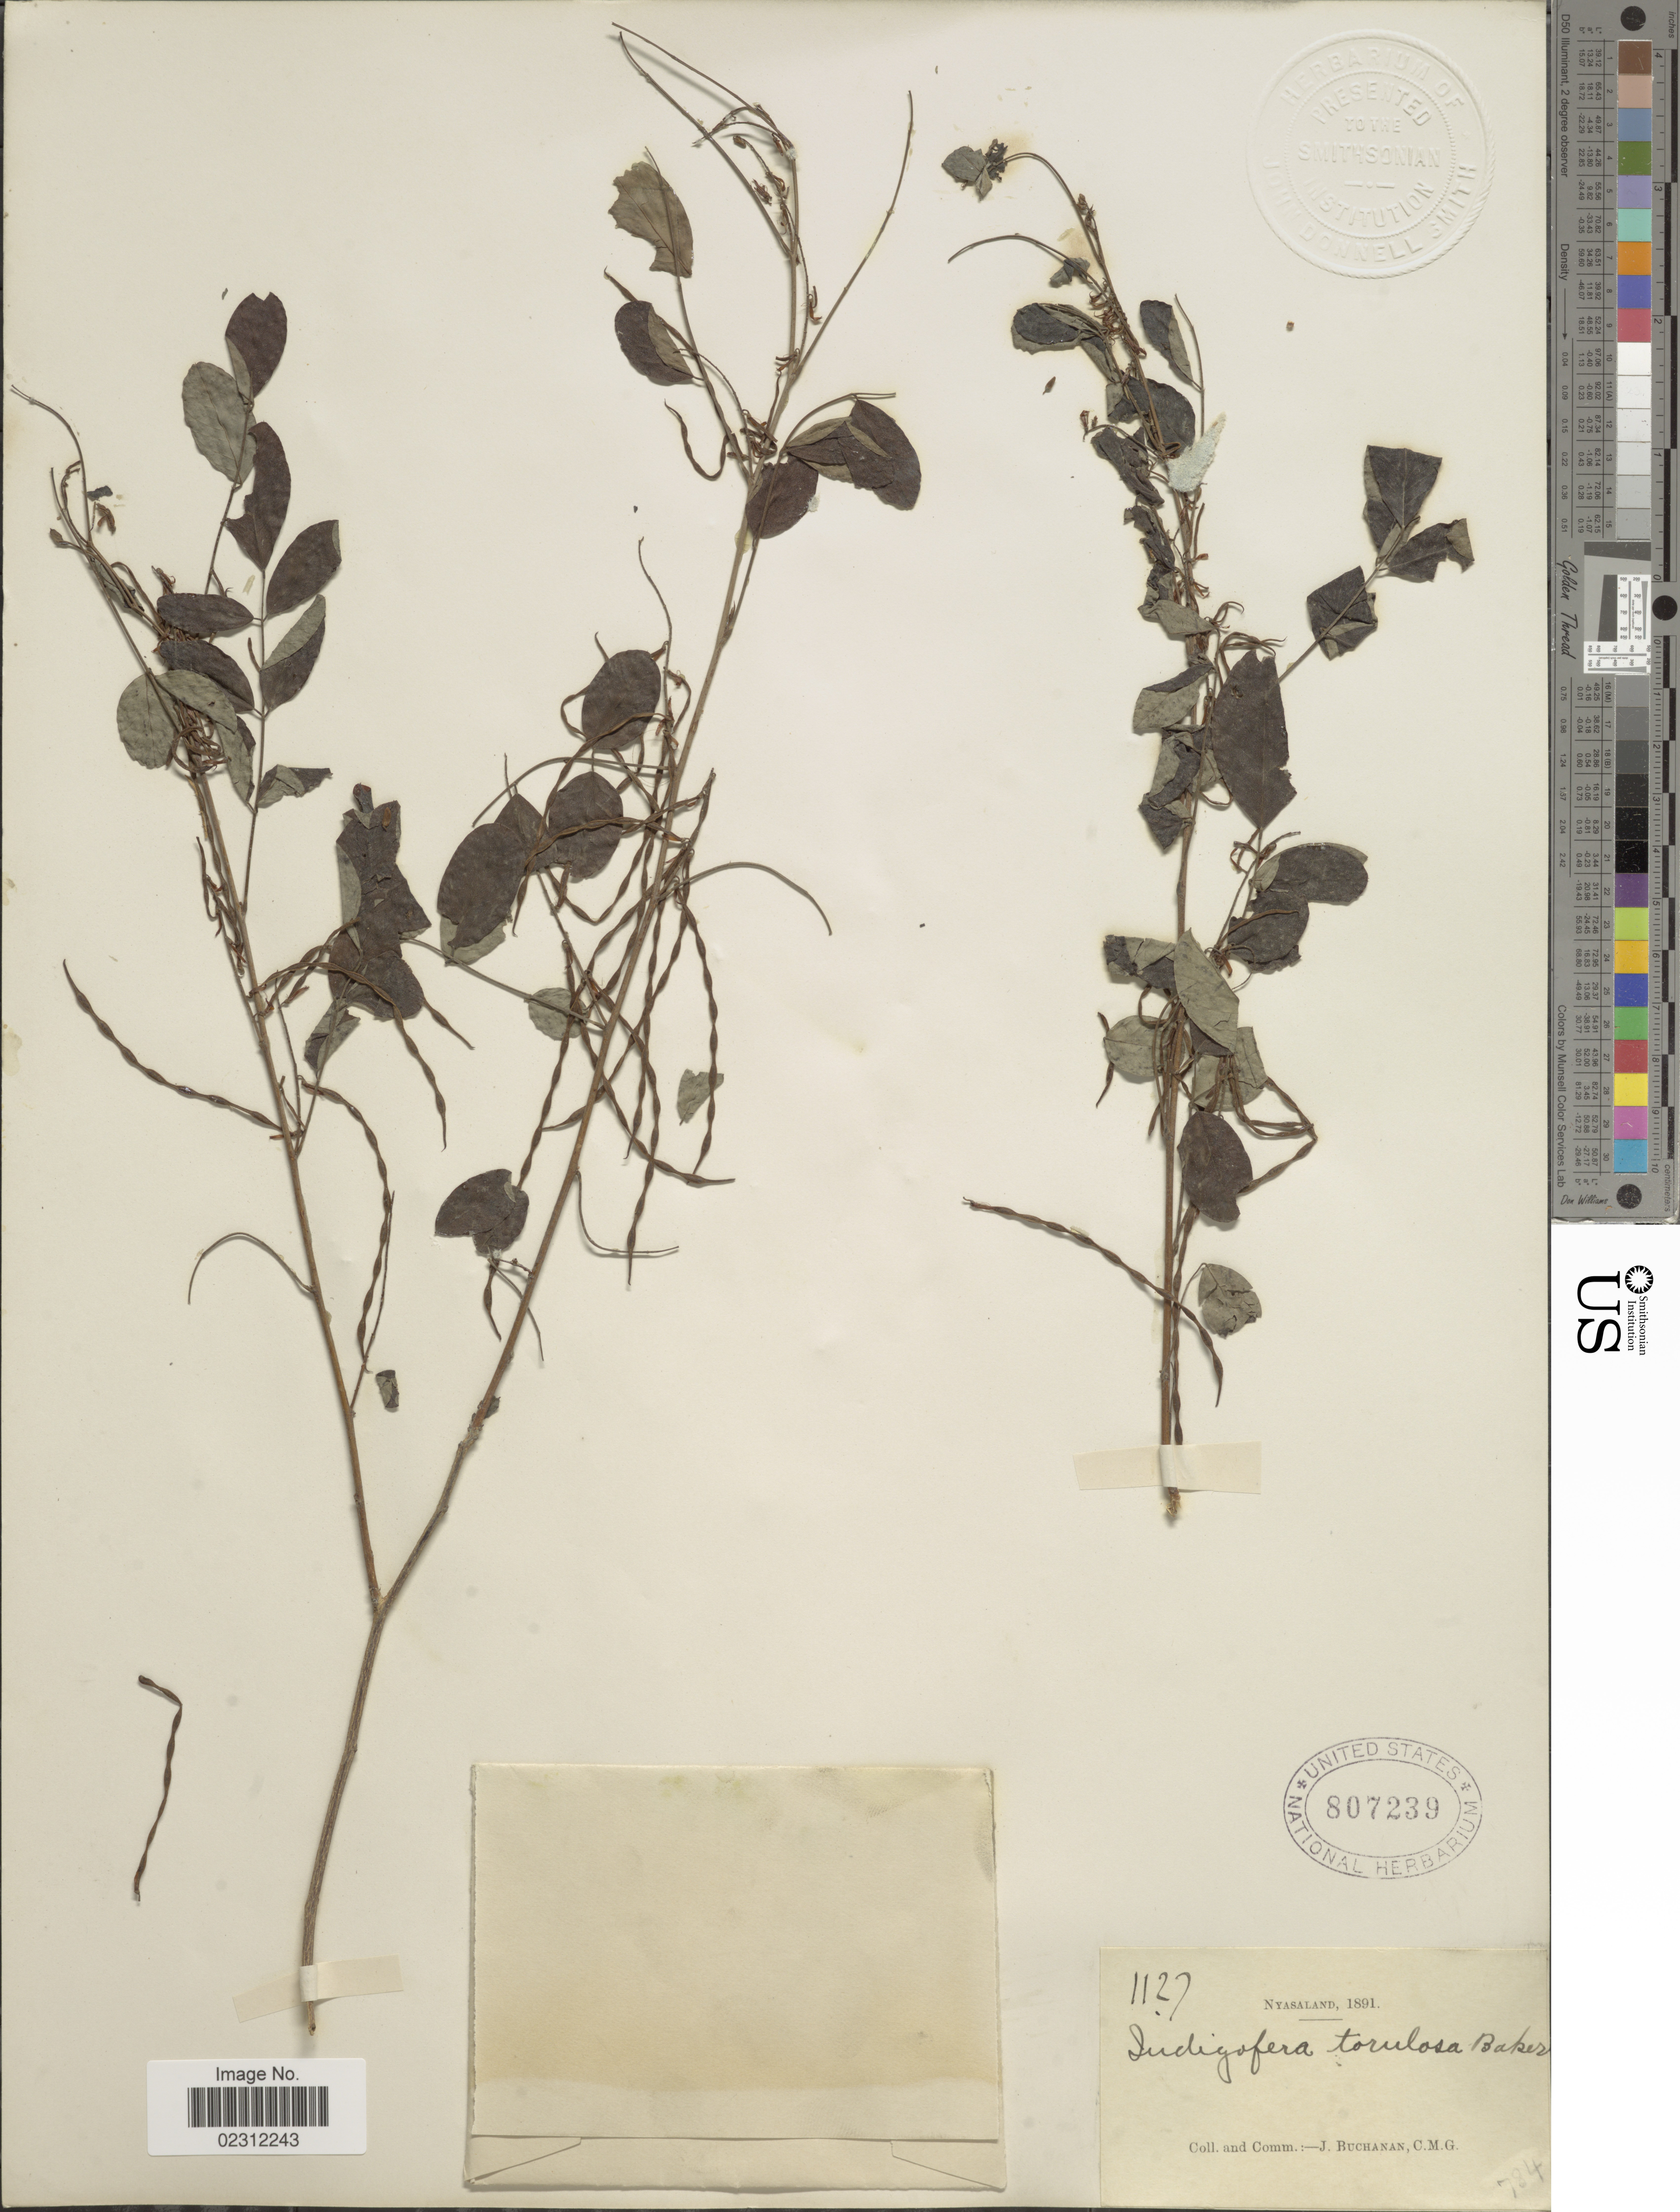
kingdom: Plantae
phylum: Tracheophyta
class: Magnoliopsida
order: Fabales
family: Fabaceae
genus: Indigofera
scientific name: Indigofera torulosa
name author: E. Mey.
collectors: J. Buchanan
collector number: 1127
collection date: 1891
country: Malawi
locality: Nyasaland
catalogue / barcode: US 807239